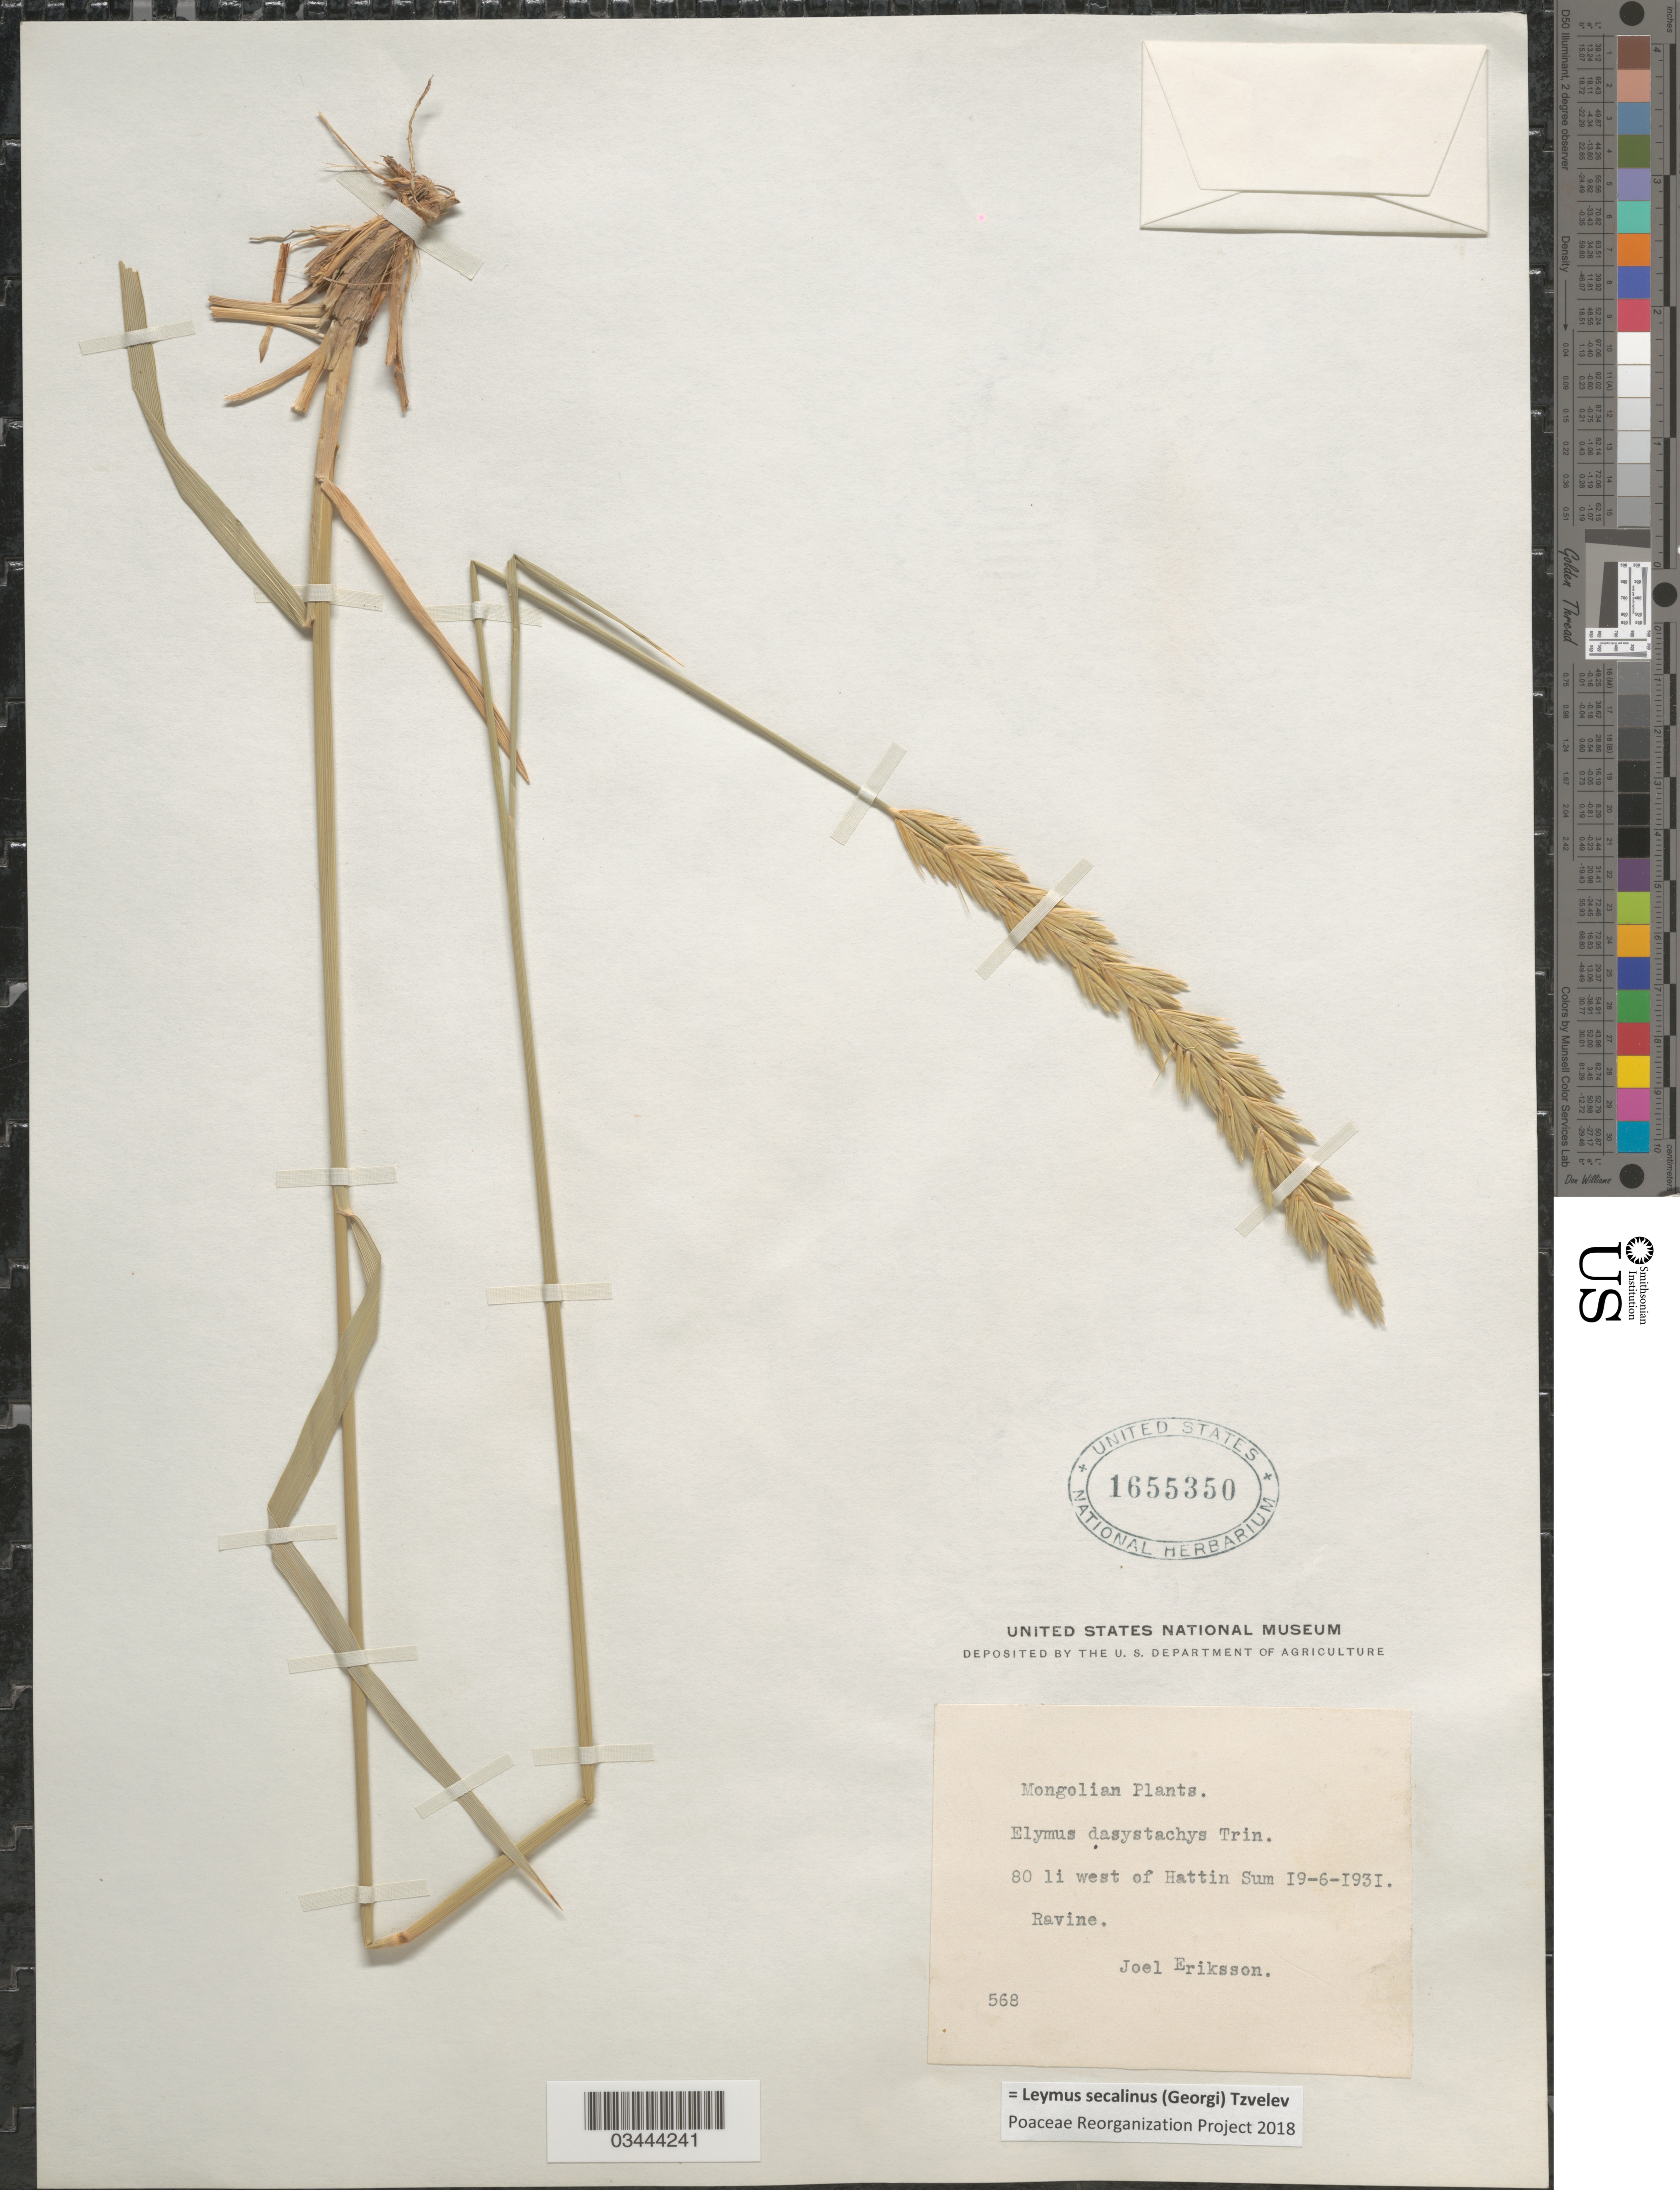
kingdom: Plantae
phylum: Tracheophyta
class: Liliopsida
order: Poales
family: Poaceae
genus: Leymus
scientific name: Leymus secalinus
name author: (Georgi) Tzvelev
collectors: J. Eriksson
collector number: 568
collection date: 1931-06-19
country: China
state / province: Nei Monggol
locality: Mongolian. 80 li west of Hattin Sum.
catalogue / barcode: US 1655350